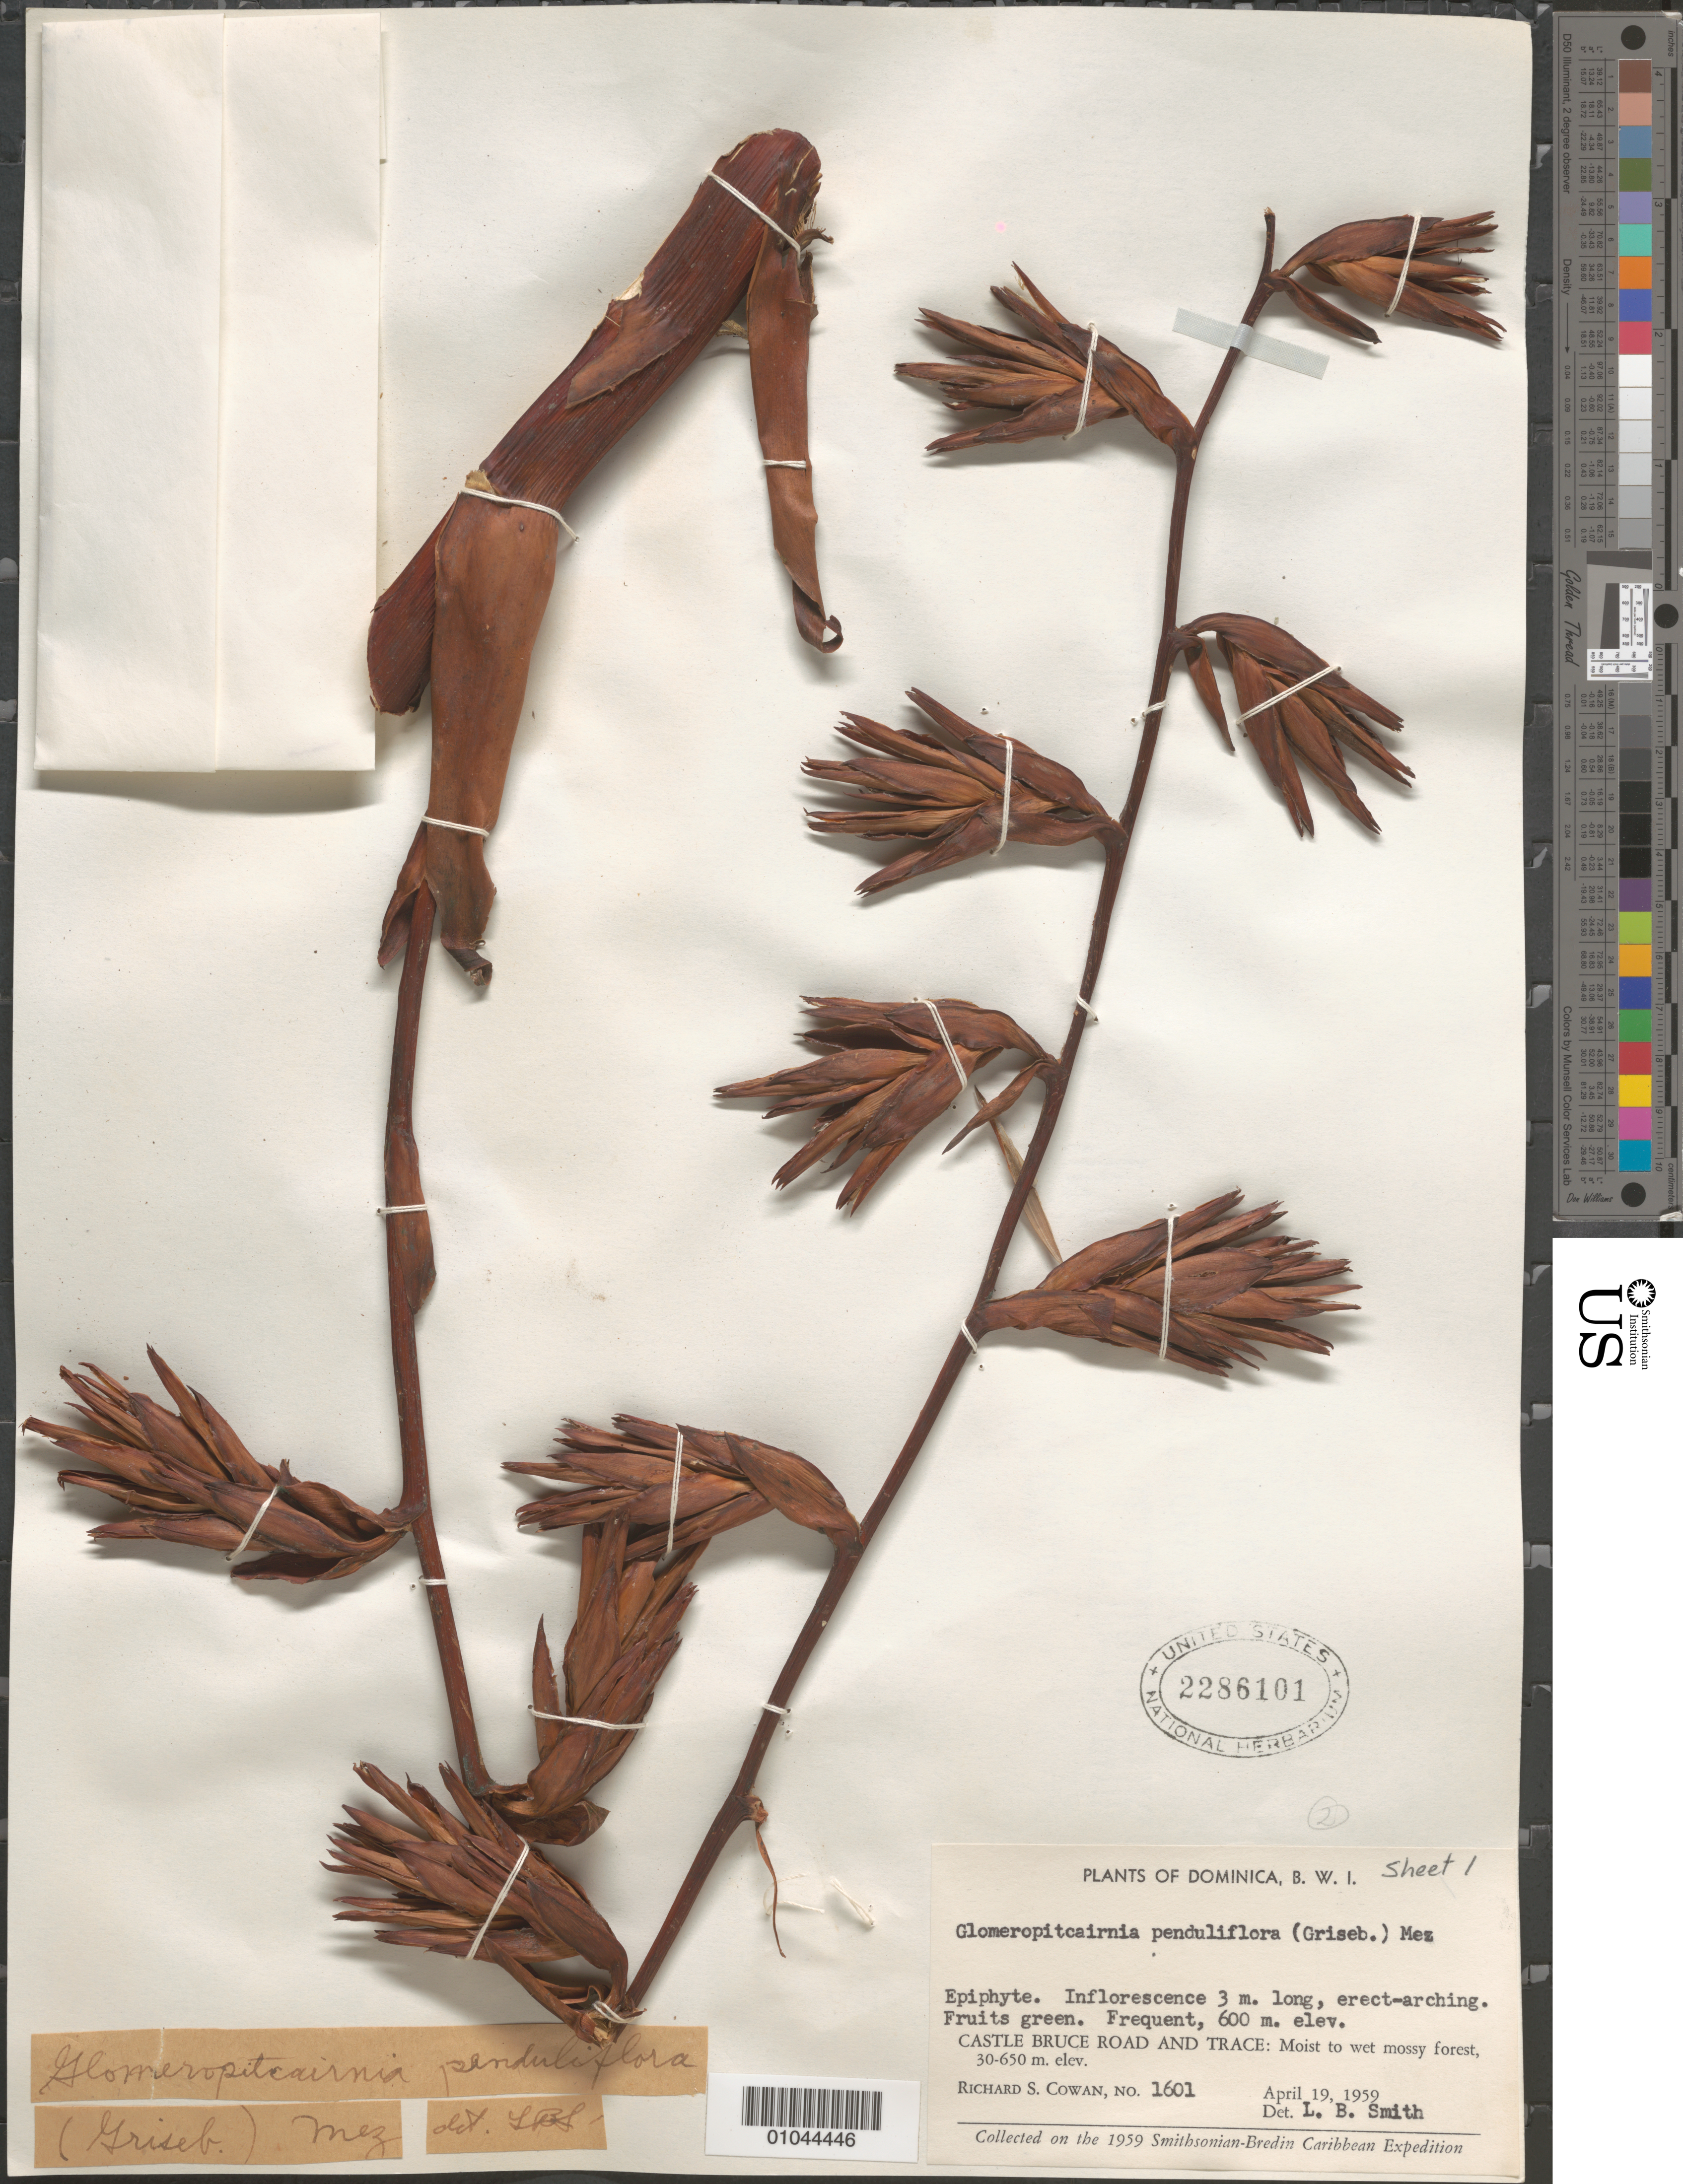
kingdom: Plantae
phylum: Tracheophyta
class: Liliopsida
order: Poales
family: Bromeliaceae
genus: Glomeropitcairnia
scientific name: Glomeropitcairnia penduliflora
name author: (Griseb.) Mez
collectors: R. S. Cowan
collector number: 1601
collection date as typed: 19 Apr 1959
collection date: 1959-04-19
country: Dominica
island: Dominica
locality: Castle Bruce Road and Trace: Moist to wet mossy forest,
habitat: epiphyte. Inflorescence 3m. long, erect-arching. Fruits green. Frequent, 600m. elev.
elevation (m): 30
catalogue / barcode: US 2286101